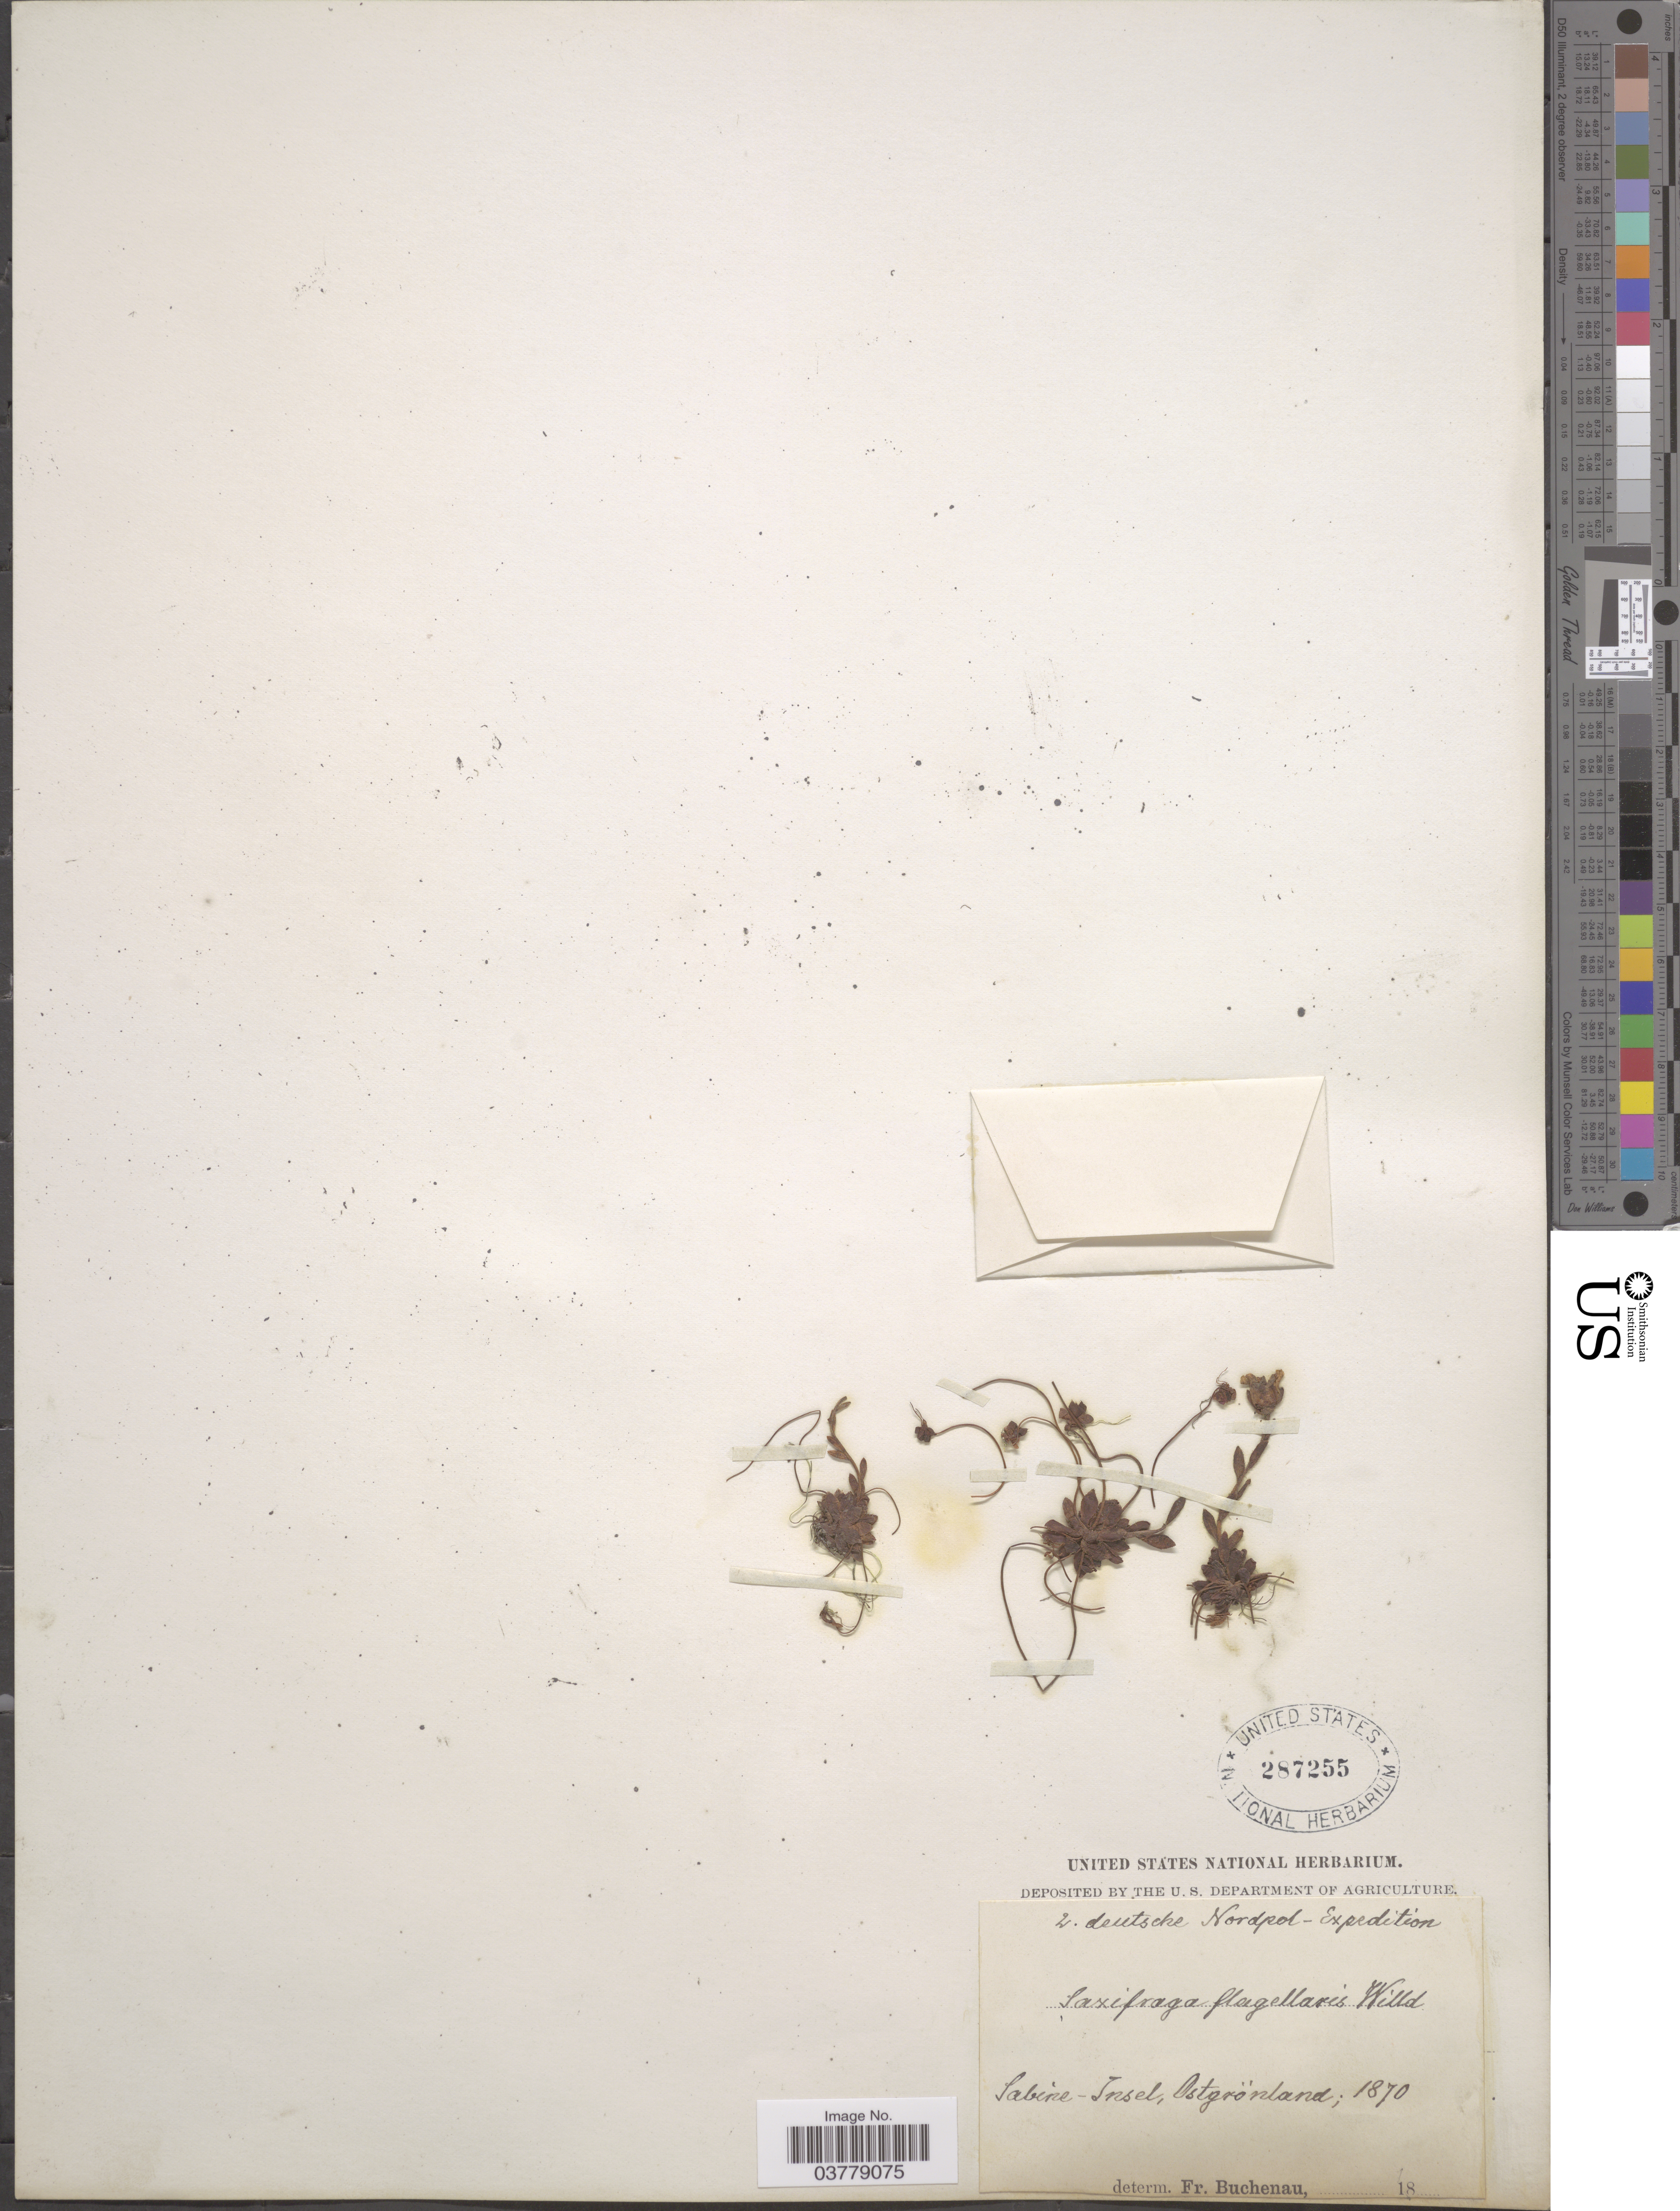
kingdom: Plantae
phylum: Tracheophyta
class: Magnoliopsida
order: Saxifragales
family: Saxifragaceae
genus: Saxifraga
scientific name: Saxifraga flagellaris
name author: Willd. ex Sternb.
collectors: Deutsche Nordpol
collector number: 2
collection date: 1870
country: Greenland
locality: Sabine-Insel, Ostgrönland.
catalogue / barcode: US 287255